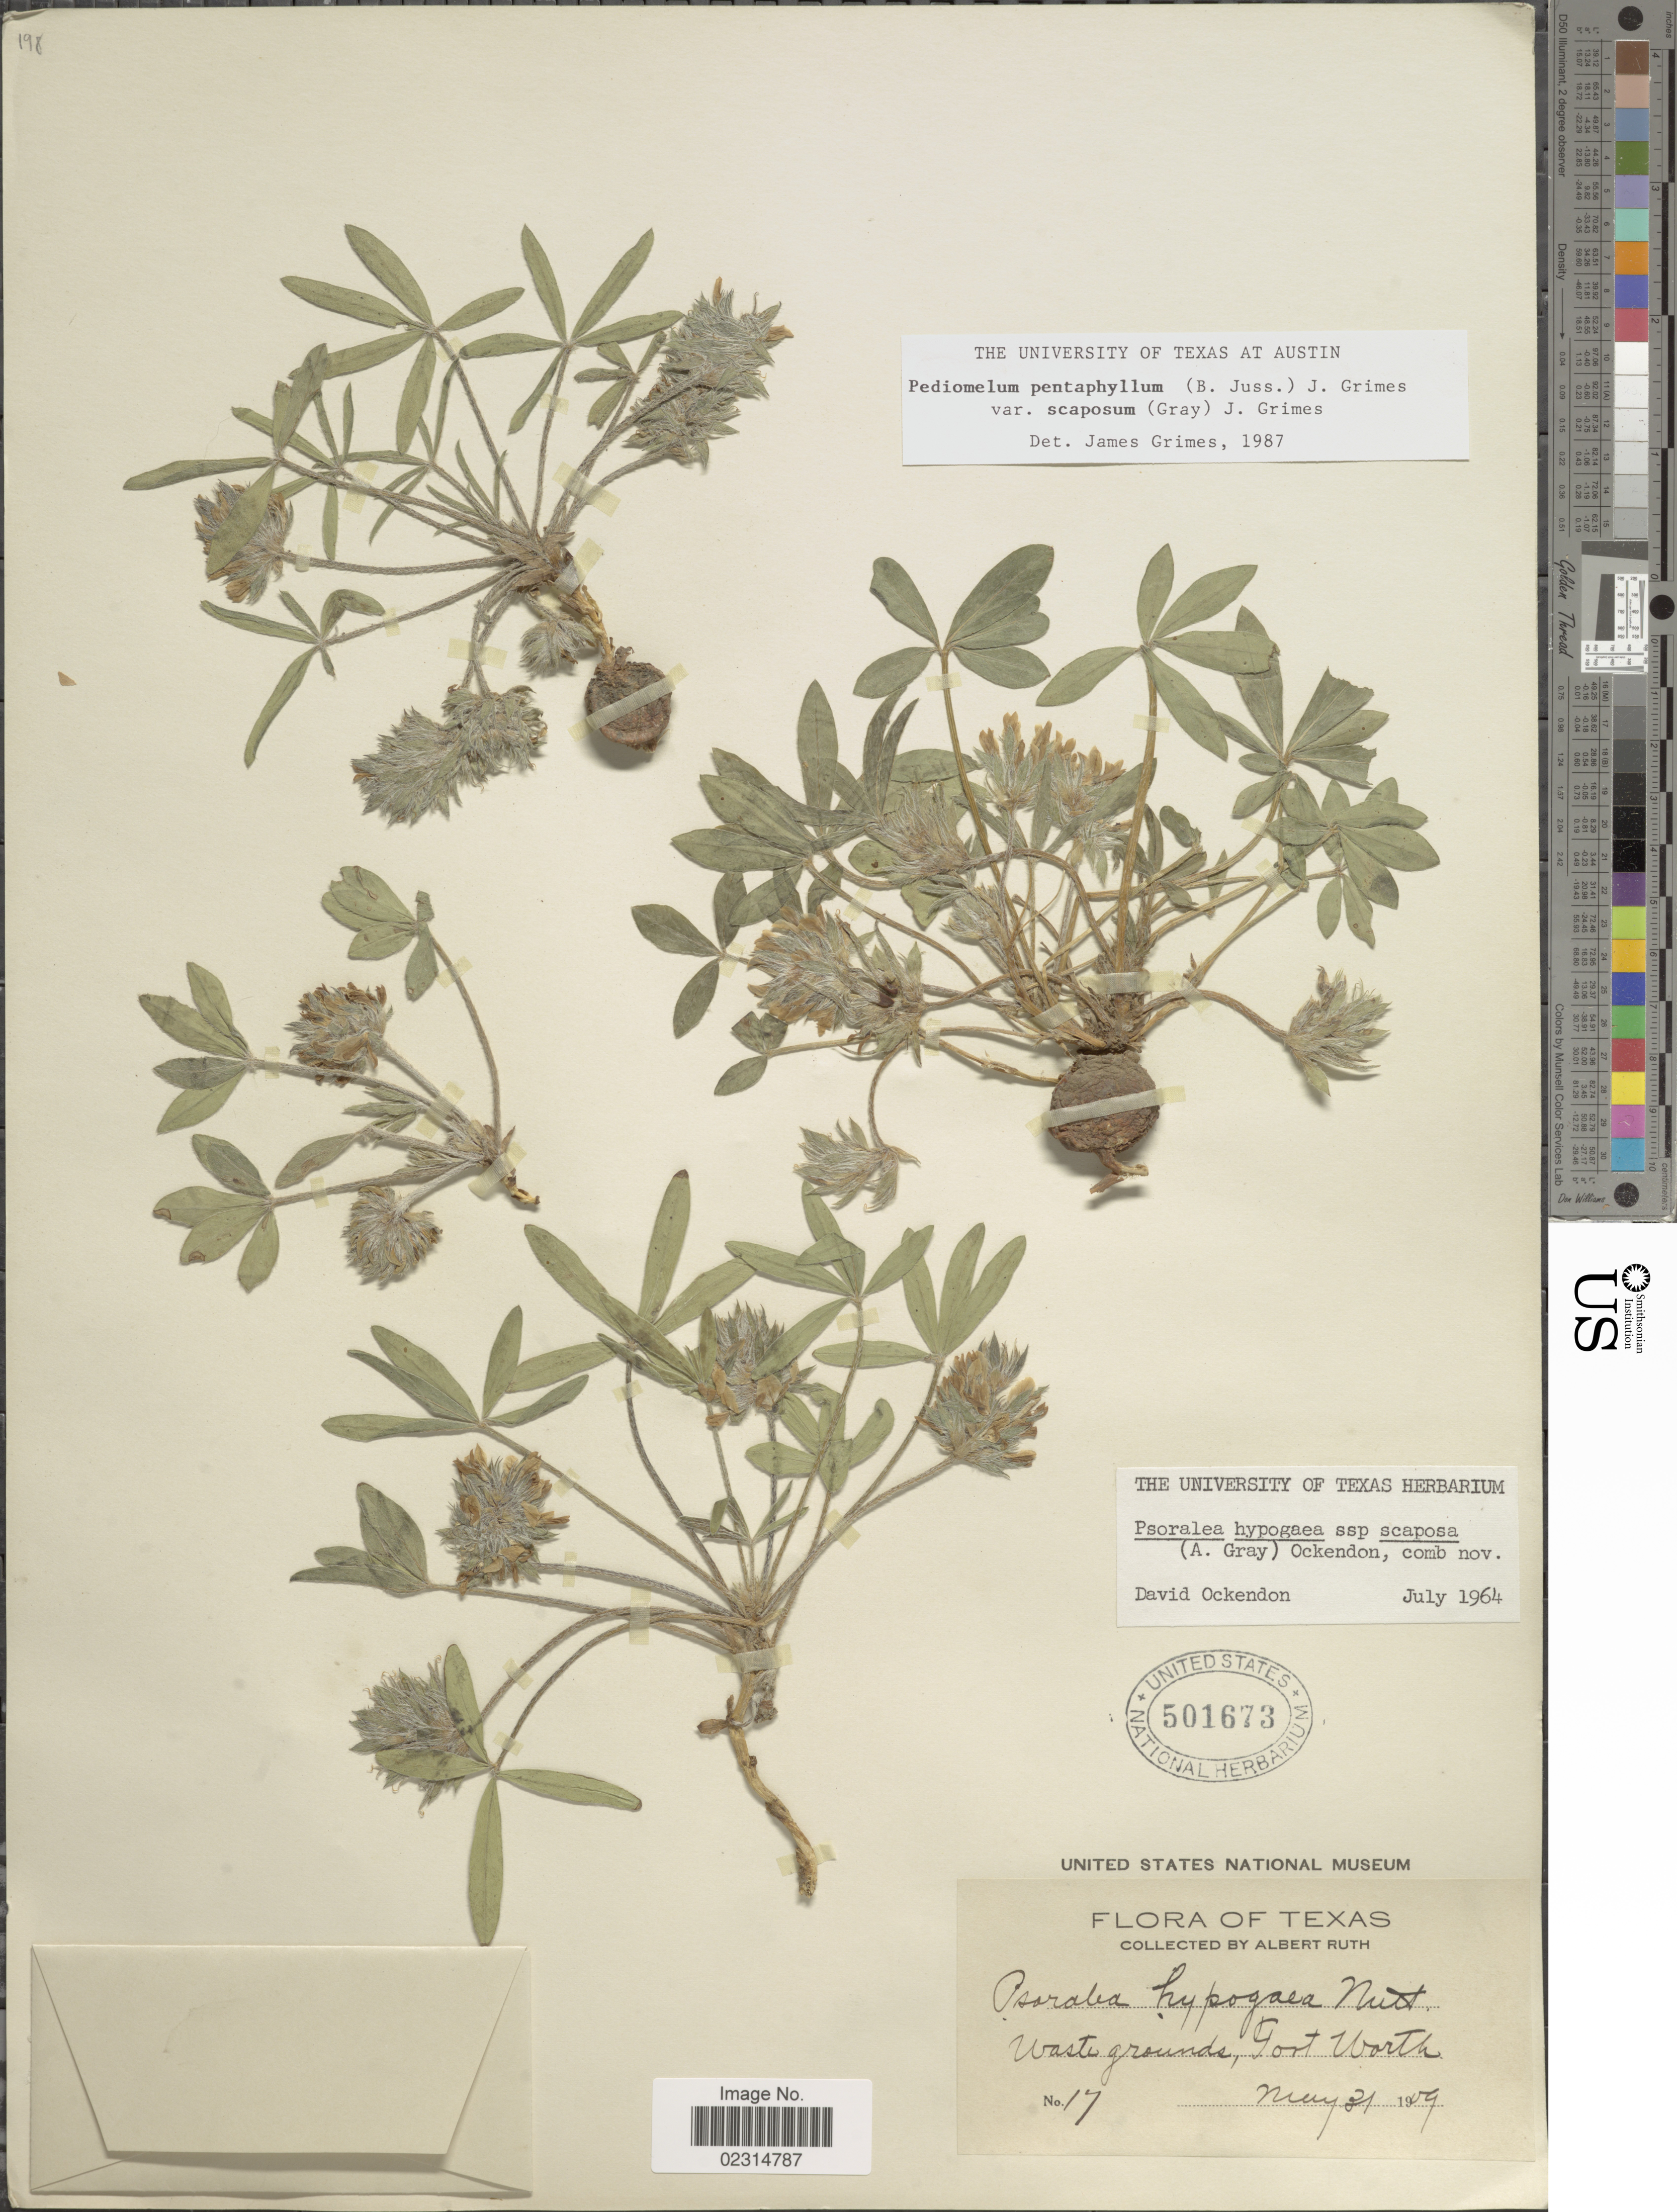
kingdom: Plantae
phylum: Tracheophyta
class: Magnoliopsida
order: Fabales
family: Fabaceae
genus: Pediomelum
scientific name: Pediomelum hypogaeum var. scaposum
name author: (A. Gray) J.W. Grimes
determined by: Egan, Ashley N., (US), Smithsonian Institution - National Museum of Natural History (UNITED STATES)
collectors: A. Ruth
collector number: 17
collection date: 1909-05-31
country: United States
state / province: Texas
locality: Waste grounds, Fort Worth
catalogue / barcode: US 501673